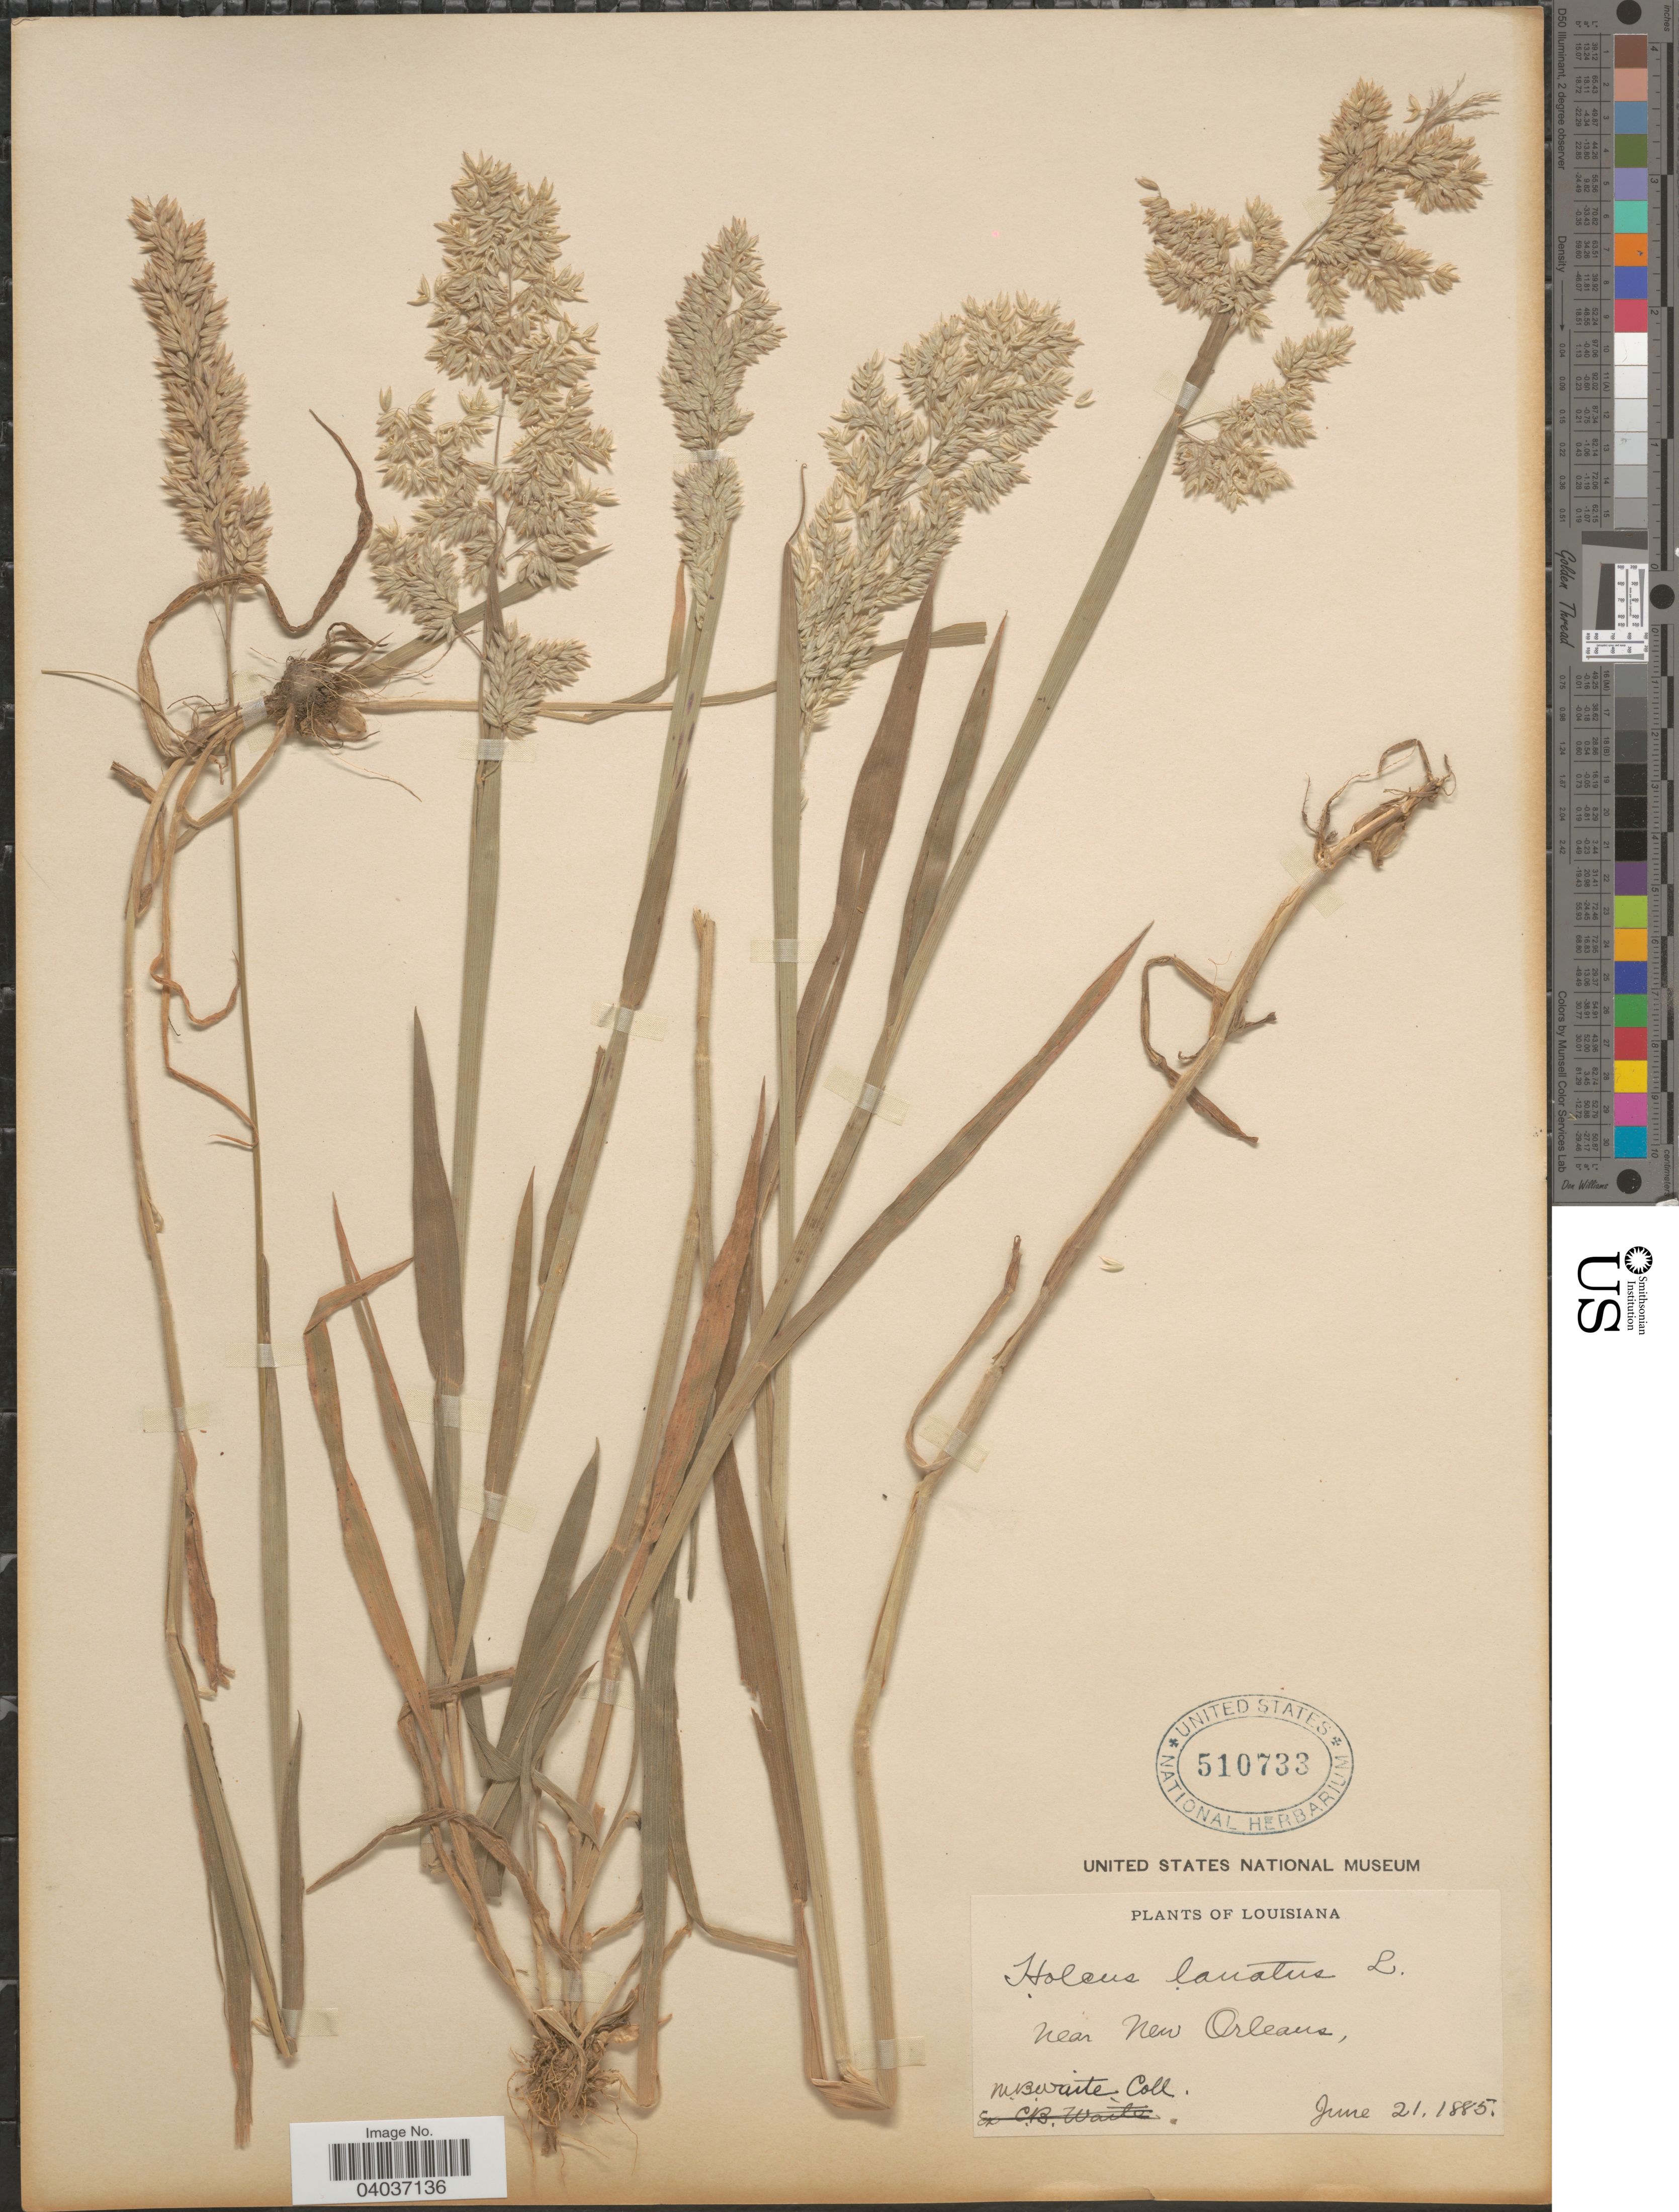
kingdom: Plantae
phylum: Tracheophyta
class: Liliopsida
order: Poales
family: Poaceae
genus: Holcus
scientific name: Holcus lanatus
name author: L.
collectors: M. B. Waite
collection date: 1885-06-21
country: United States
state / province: Louisiana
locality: Near New Orleans.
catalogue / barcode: US 510733